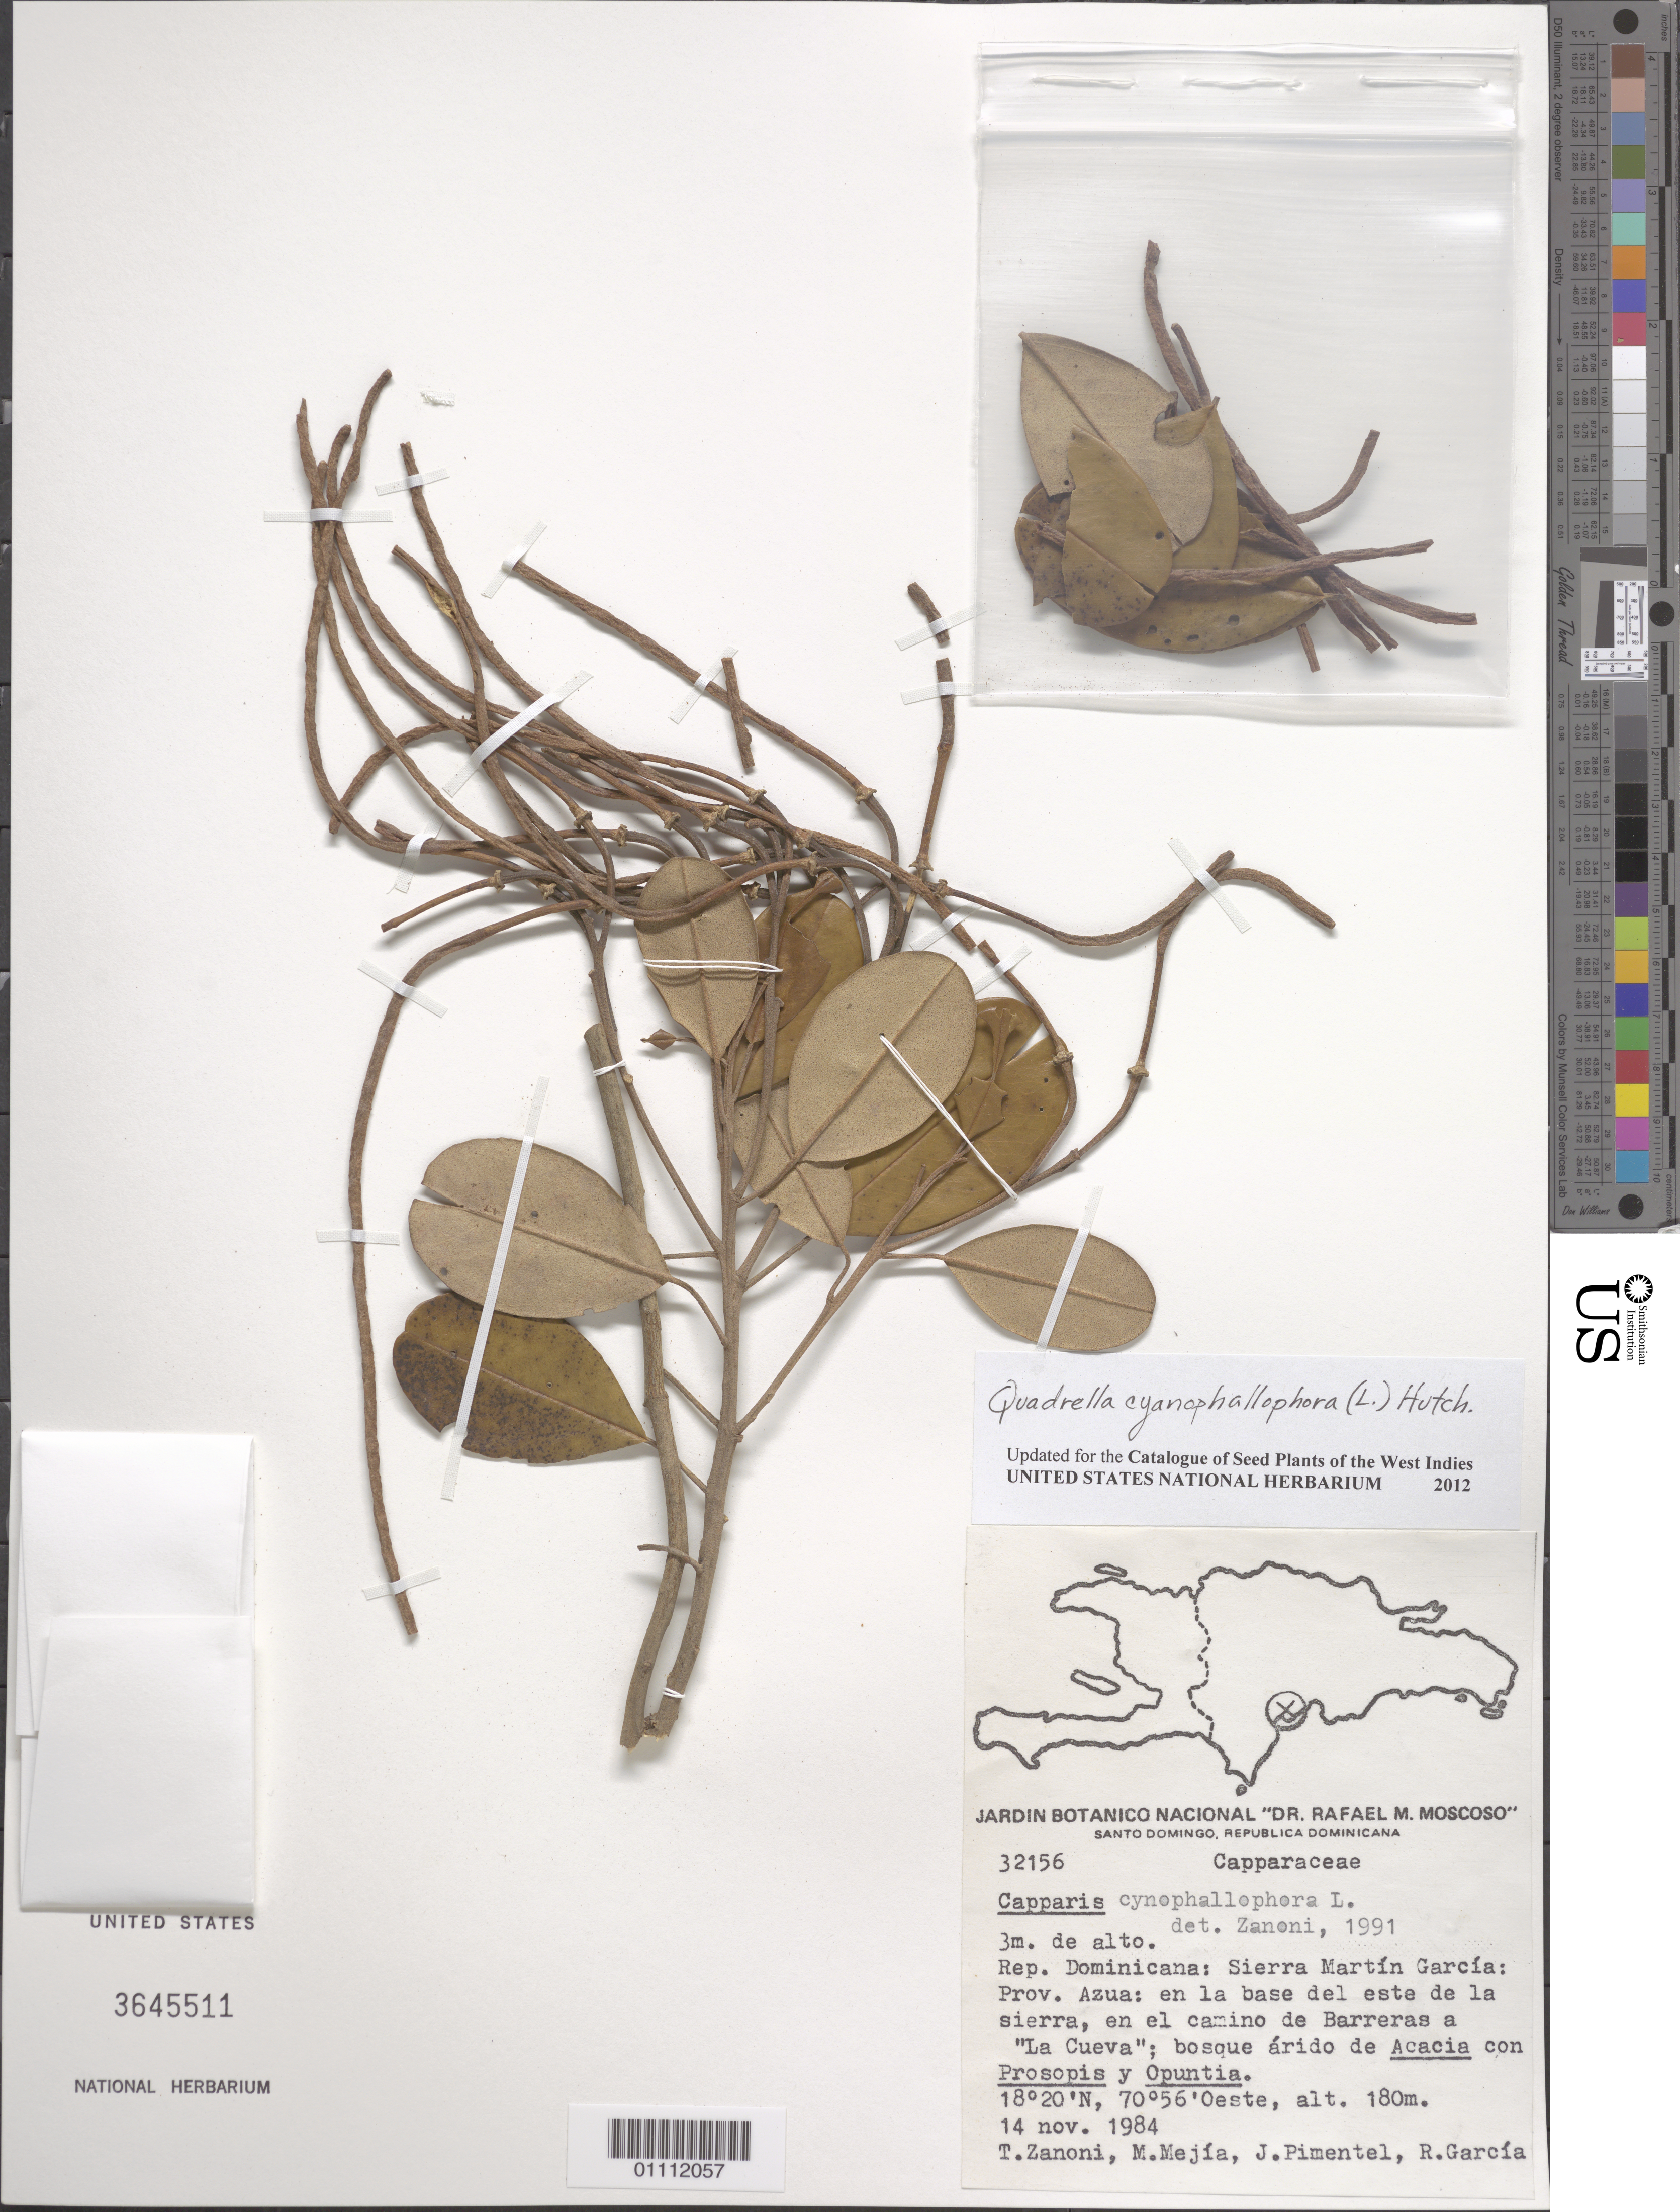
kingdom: Plantae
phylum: Tracheophyta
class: Magnoliopsida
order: Brassicales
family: Capparaceae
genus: Quadrella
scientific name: Quadrella cynophallophora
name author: (L.) Hutch.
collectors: T. A. Zanoni, M. Mejia, J. Pimentel & R. G. García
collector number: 32156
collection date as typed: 14 Nov 1984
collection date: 1984-11-14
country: Dominican Republic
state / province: Azua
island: Hispaniola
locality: Sierra Martín García, en la base del este de la sierra, en el camino de Barreras a "La Cueva"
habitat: Bosque árido de Acacia con Prosopis y Opuntia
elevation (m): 180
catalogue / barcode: US 3645511